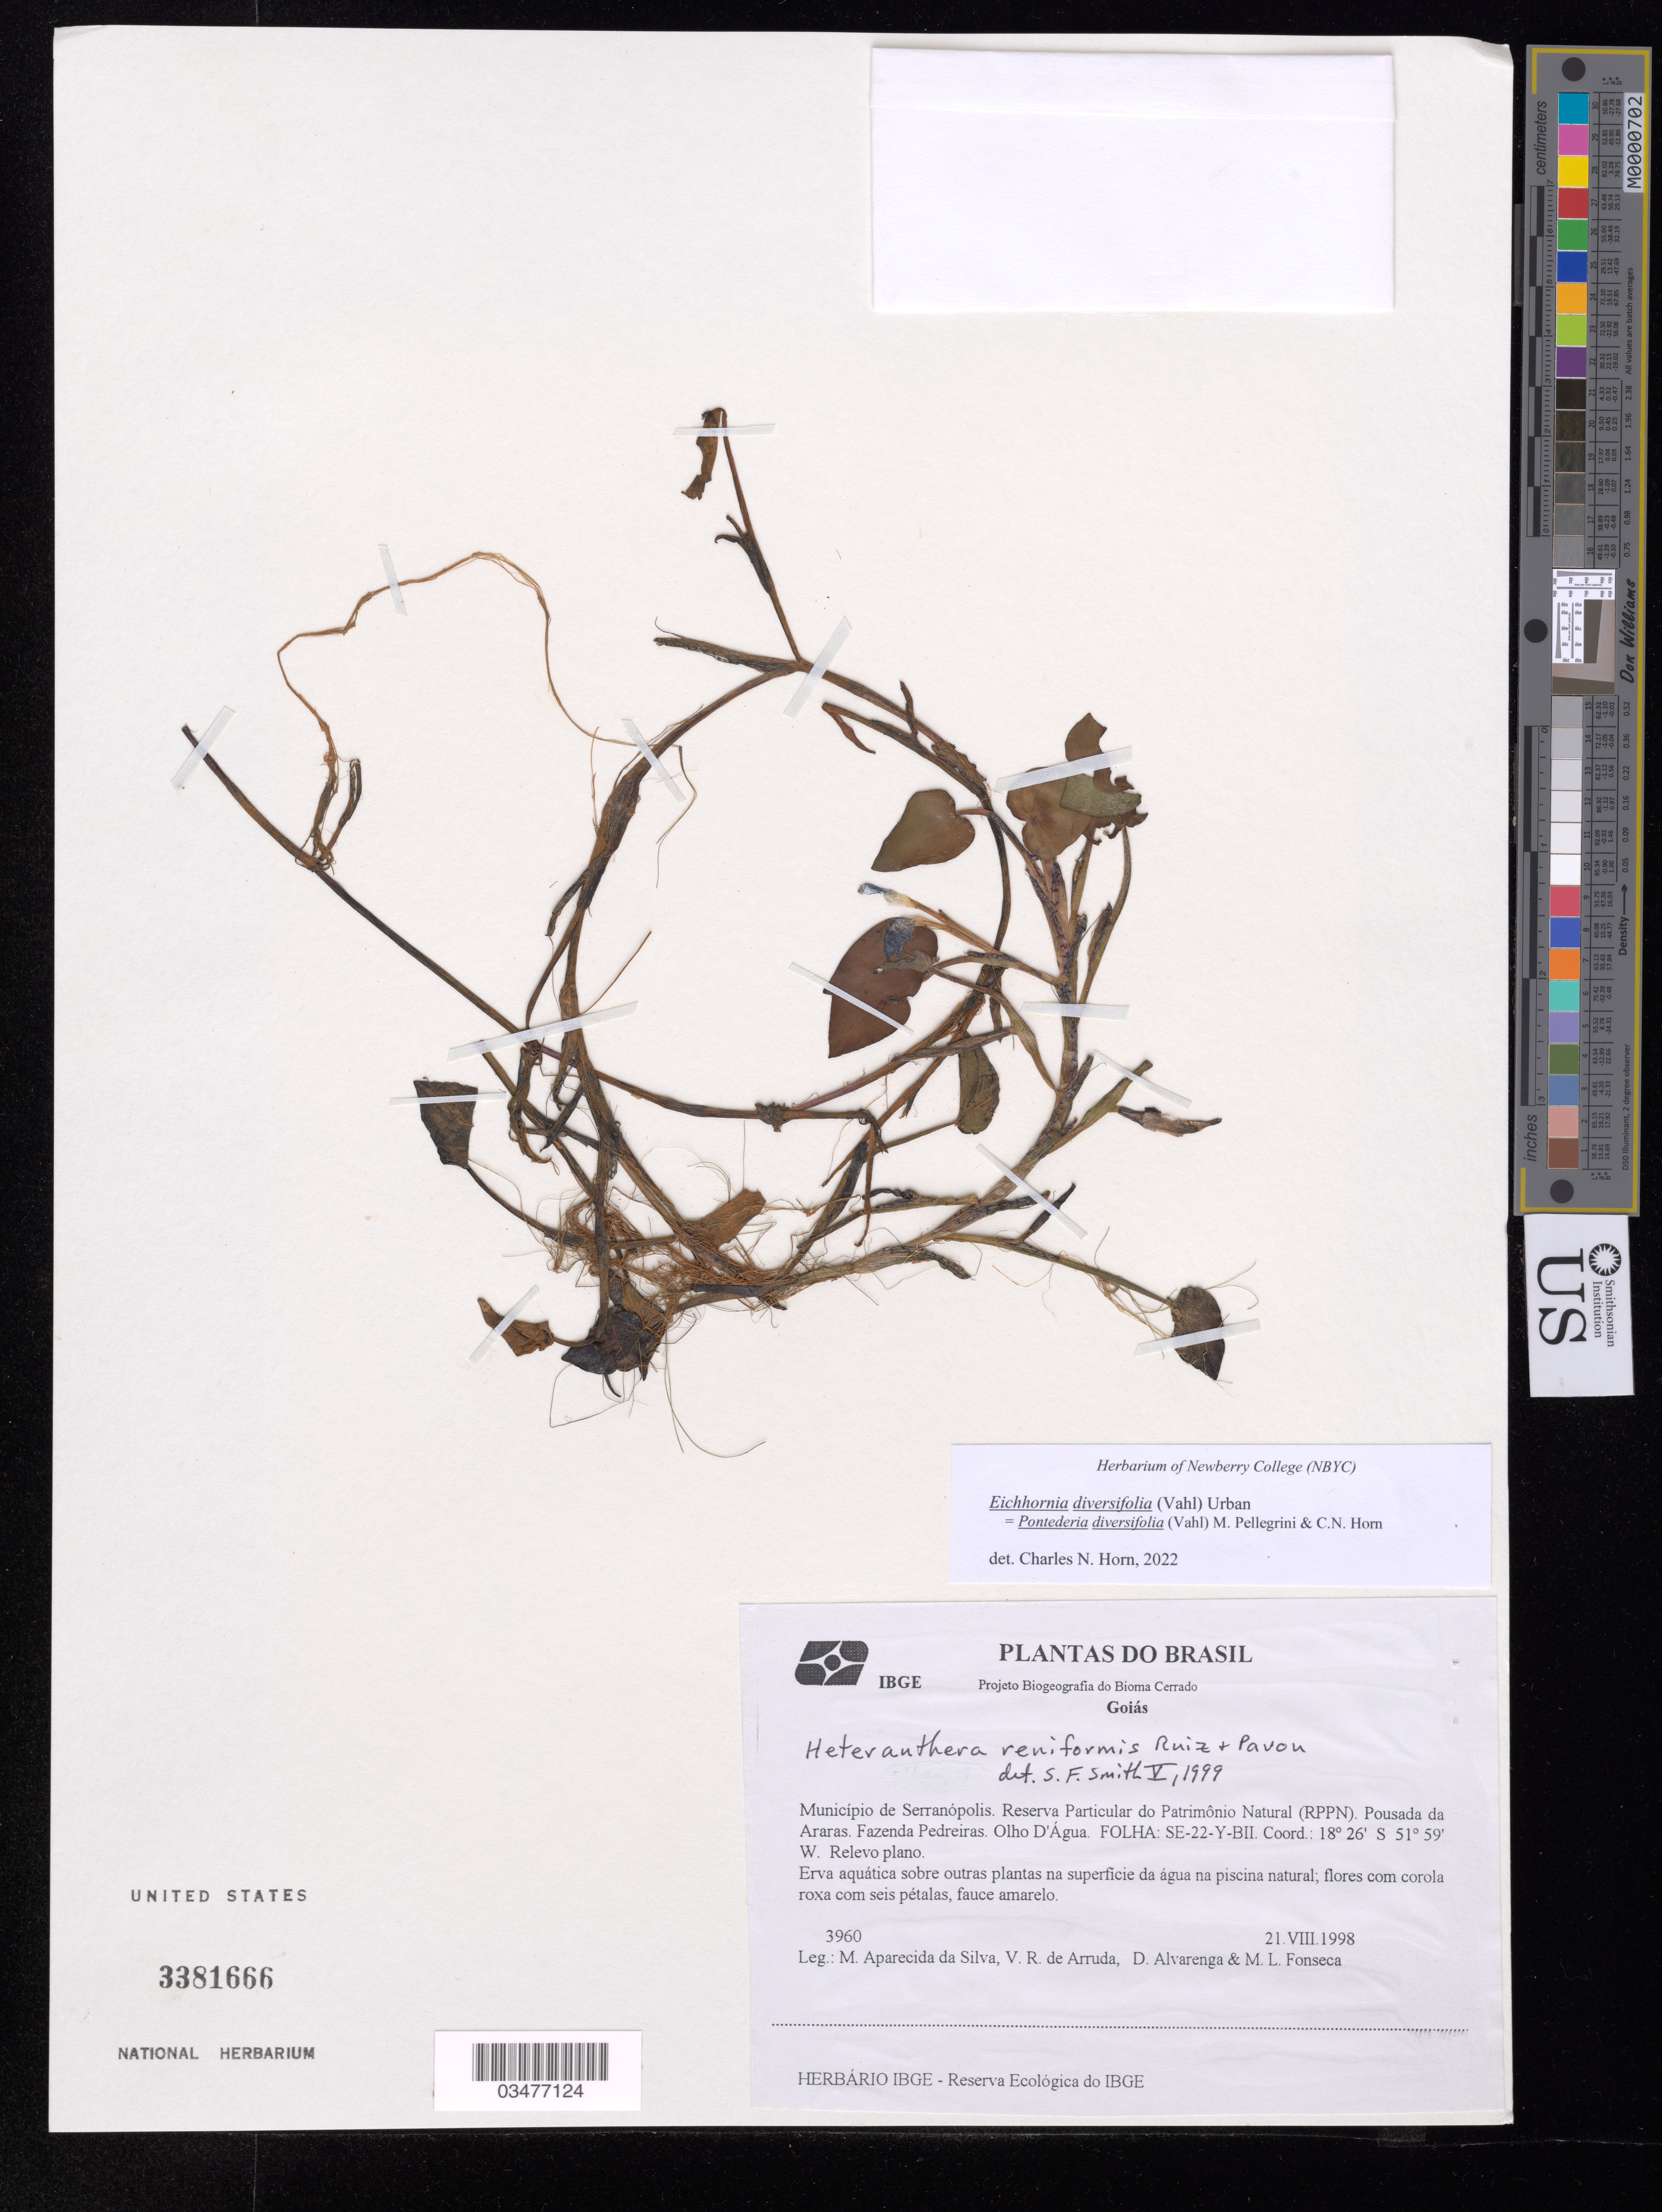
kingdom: Plantae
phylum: Tracheophyta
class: Liliopsida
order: Commelinales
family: Pontederiaceae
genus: Eichhornia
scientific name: Eichhornia diversifolia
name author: (Vahl) Urb.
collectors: M. Aparecida da Silva, V. R. Arruda, D. Alvarenga & M. Fonseca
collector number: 3960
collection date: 1998-08-21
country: Brazil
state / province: Goiás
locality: Município de Serranópolis. Reserva Particular do Patrimônio Natural (RPPN). Pousada da Araras. Fazenda Pedreiras. Olho D'Água. Folha: SE-22-Y-BII.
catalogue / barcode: US 3381666